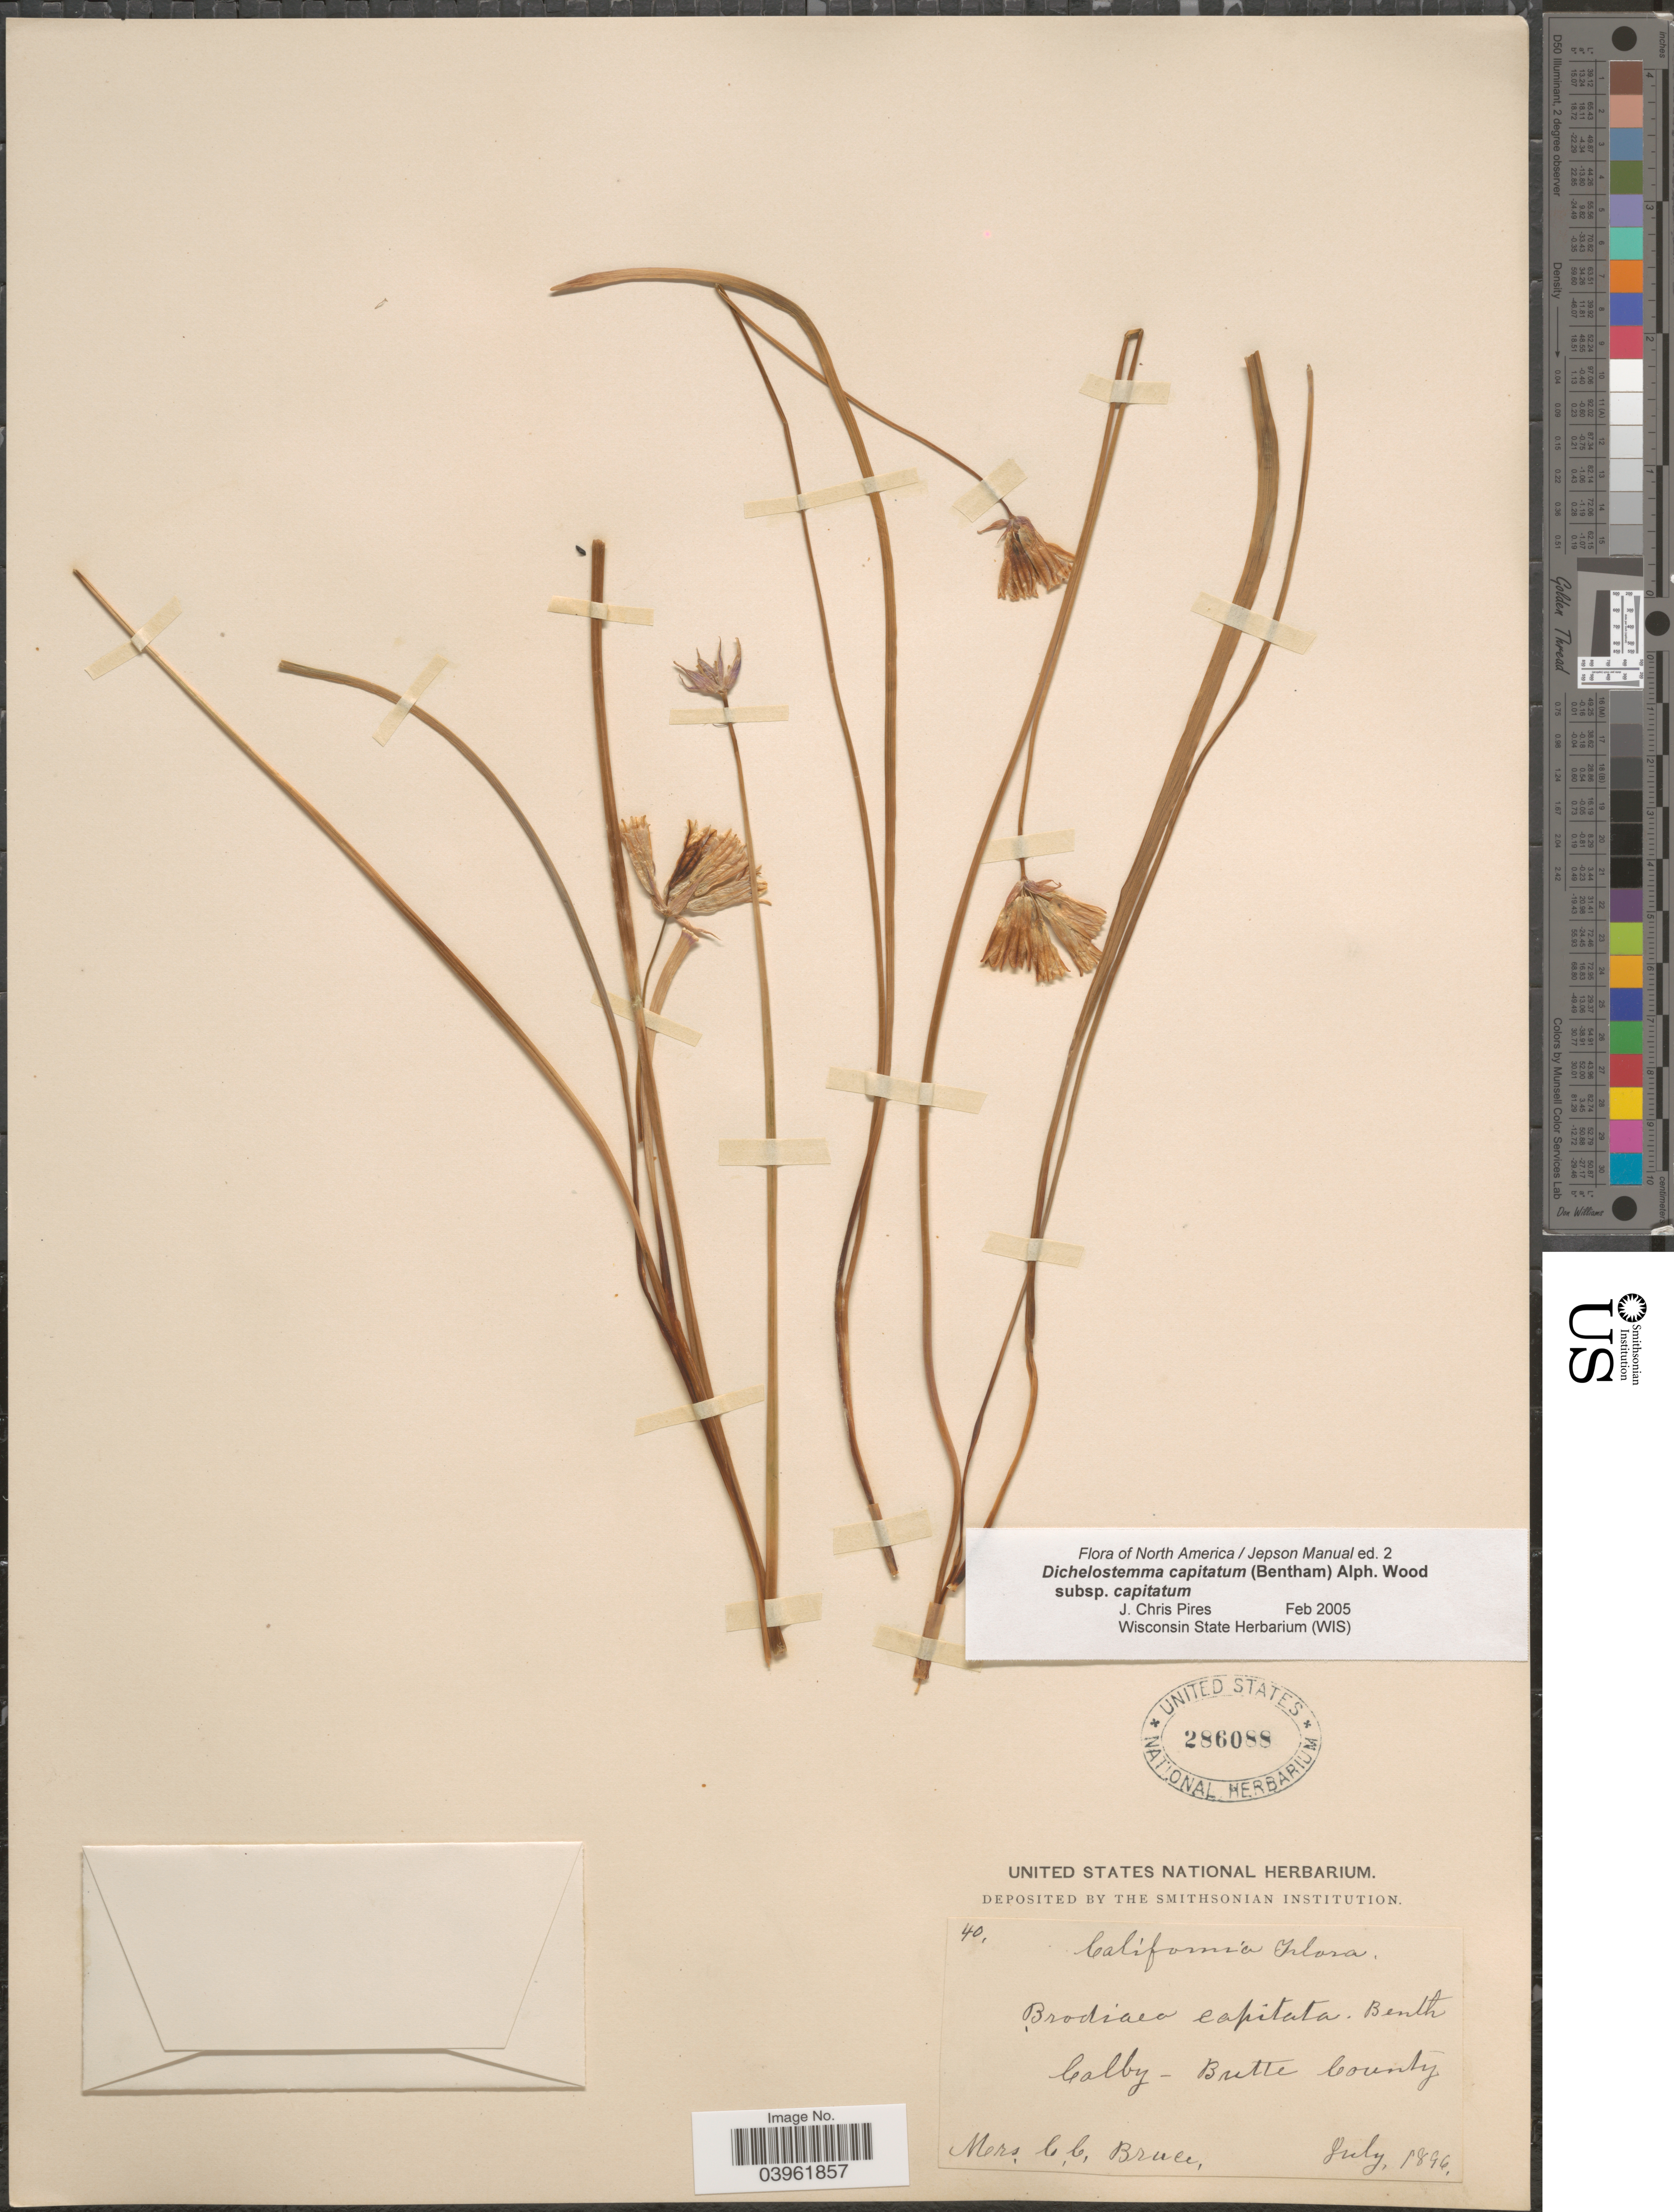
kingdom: Plantae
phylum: Tracheophyta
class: Liliopsida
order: Asparagales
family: Asparagaceae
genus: Dichelostemma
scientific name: Dichelostemma capitatum subsp. capitatum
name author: (Benth.) Alph. Wood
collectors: C. Bruce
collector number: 40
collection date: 1896-07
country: United States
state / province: California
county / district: Butte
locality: Colby - Butte County.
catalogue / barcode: US 286088